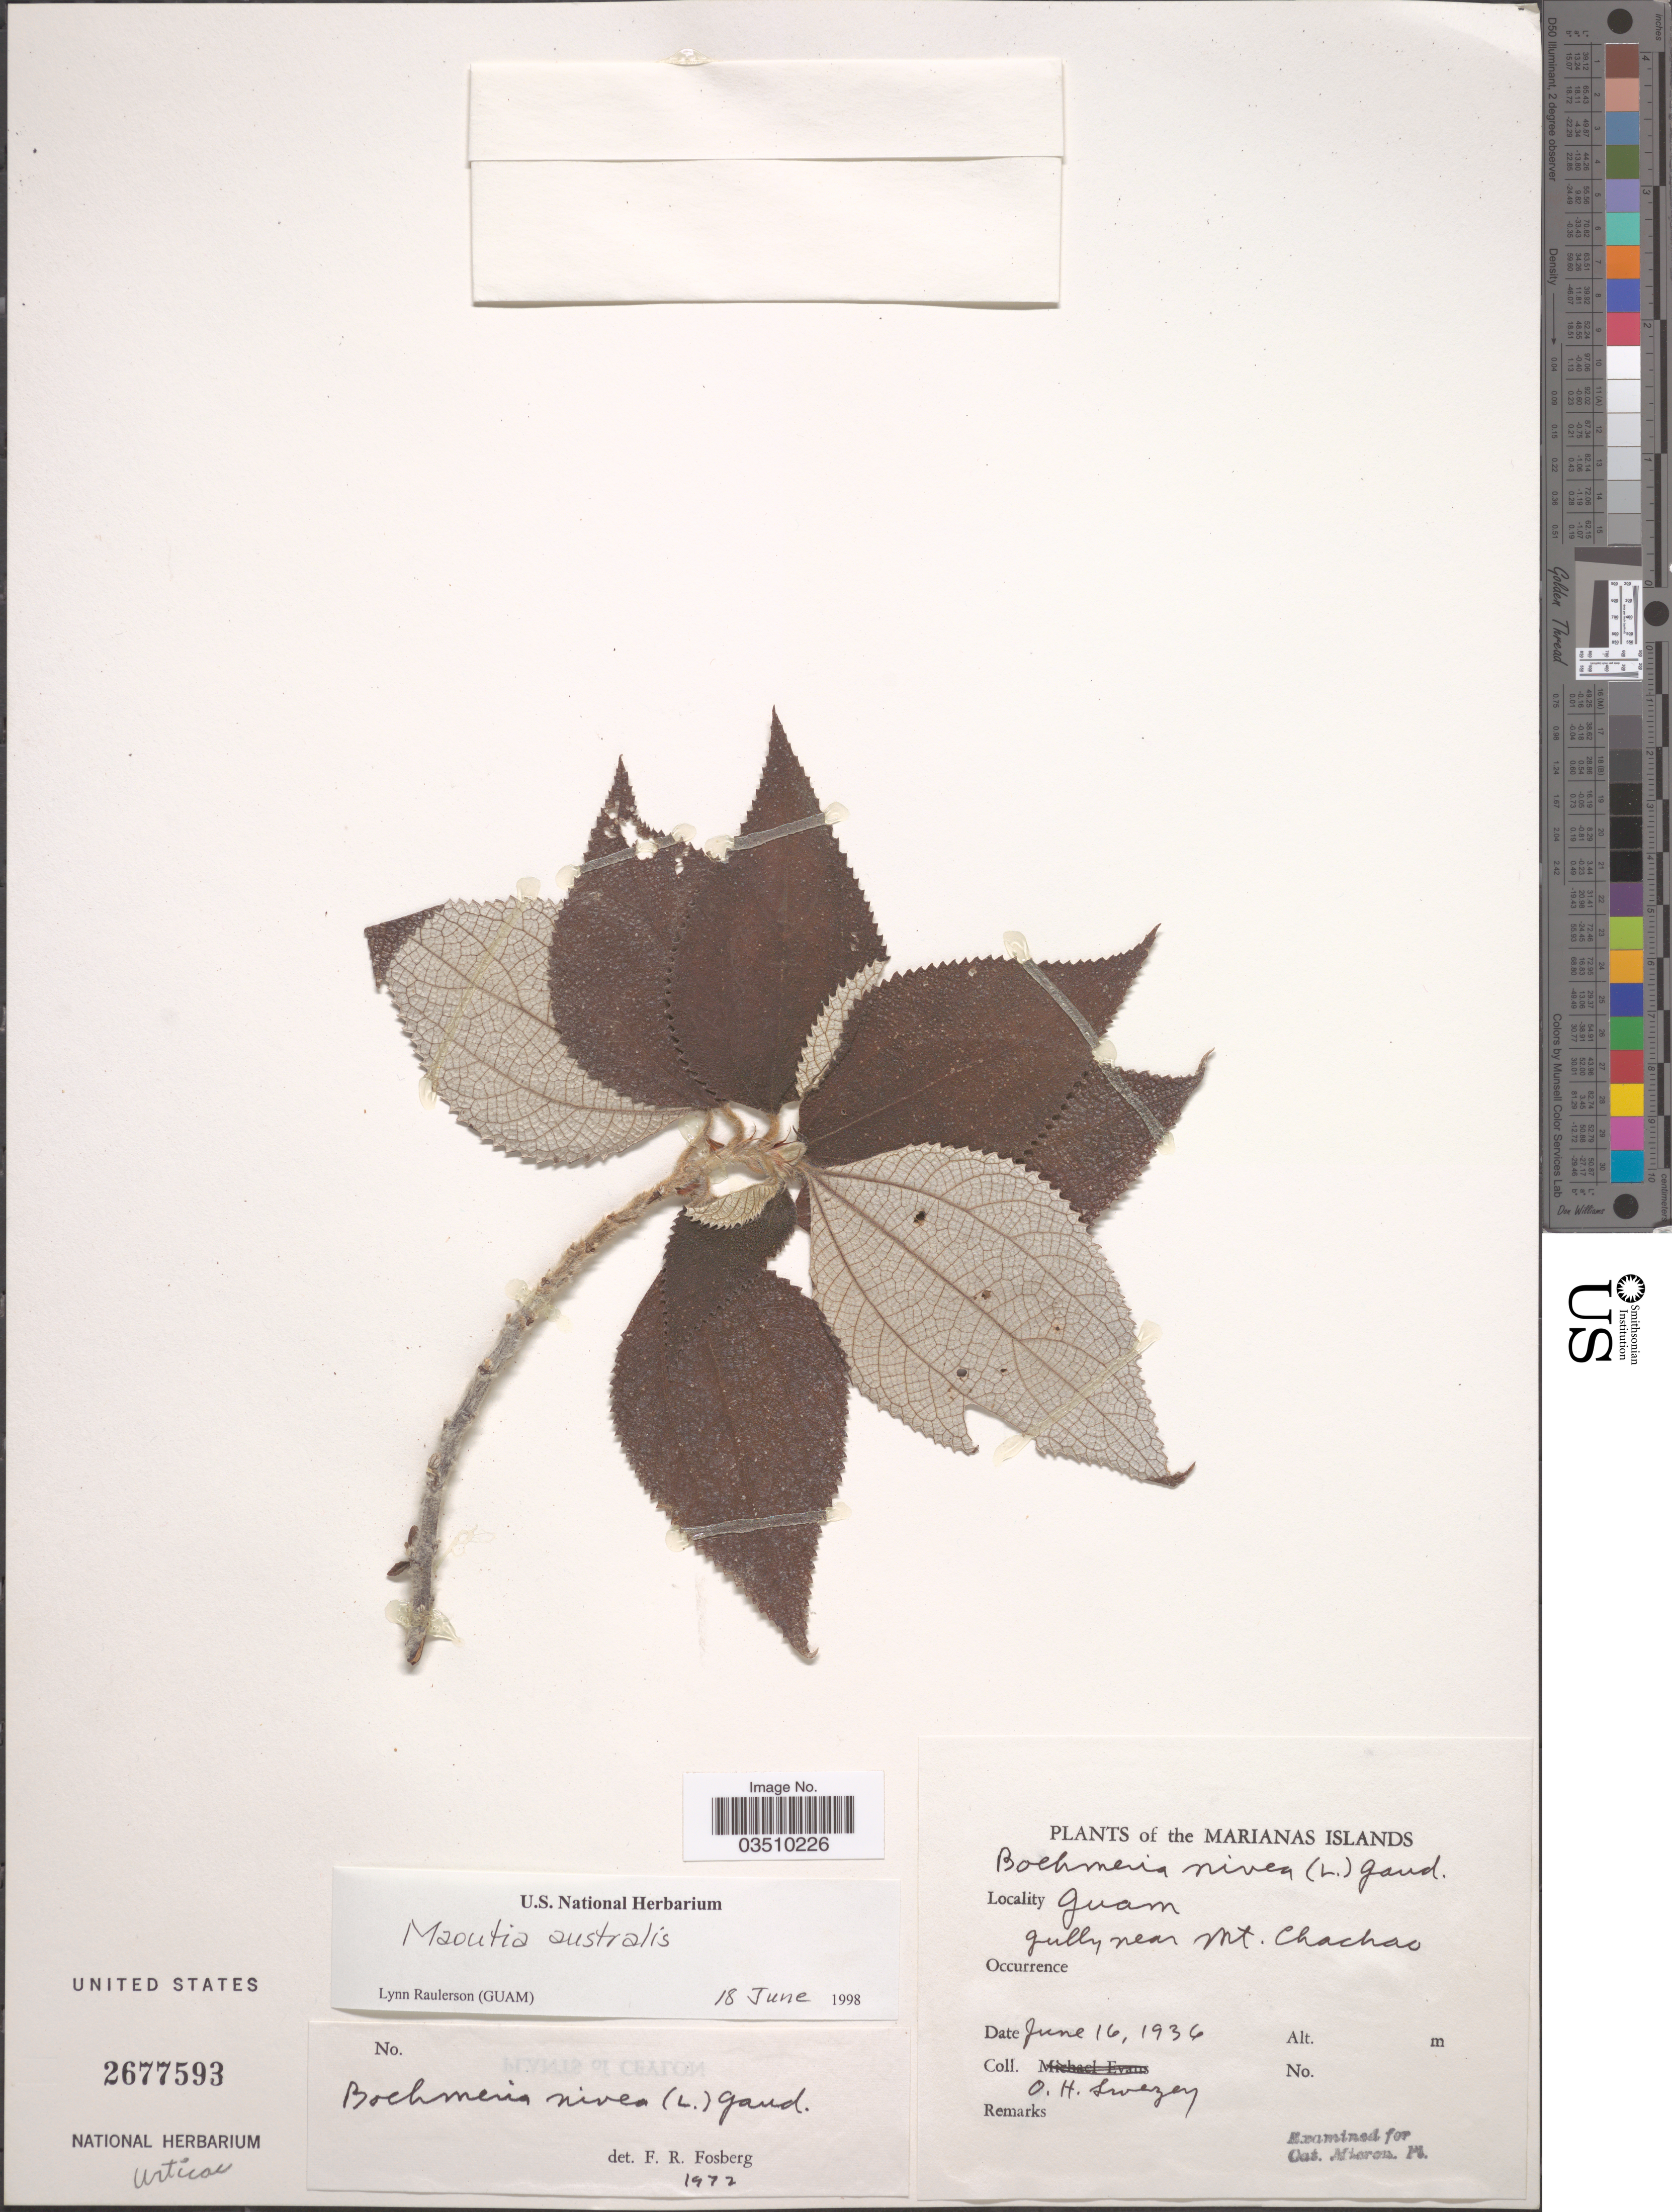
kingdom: Plantae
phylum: Tracheophyta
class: Magnoliopsida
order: Rosales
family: Urticaceae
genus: Maoutia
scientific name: Maoutia australis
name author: Wedd.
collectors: O. H. Swezey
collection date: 1936-06-16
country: Guam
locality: The Marianas Islands. Gully near Mt. Chachao [interpreted].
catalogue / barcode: US 2677593